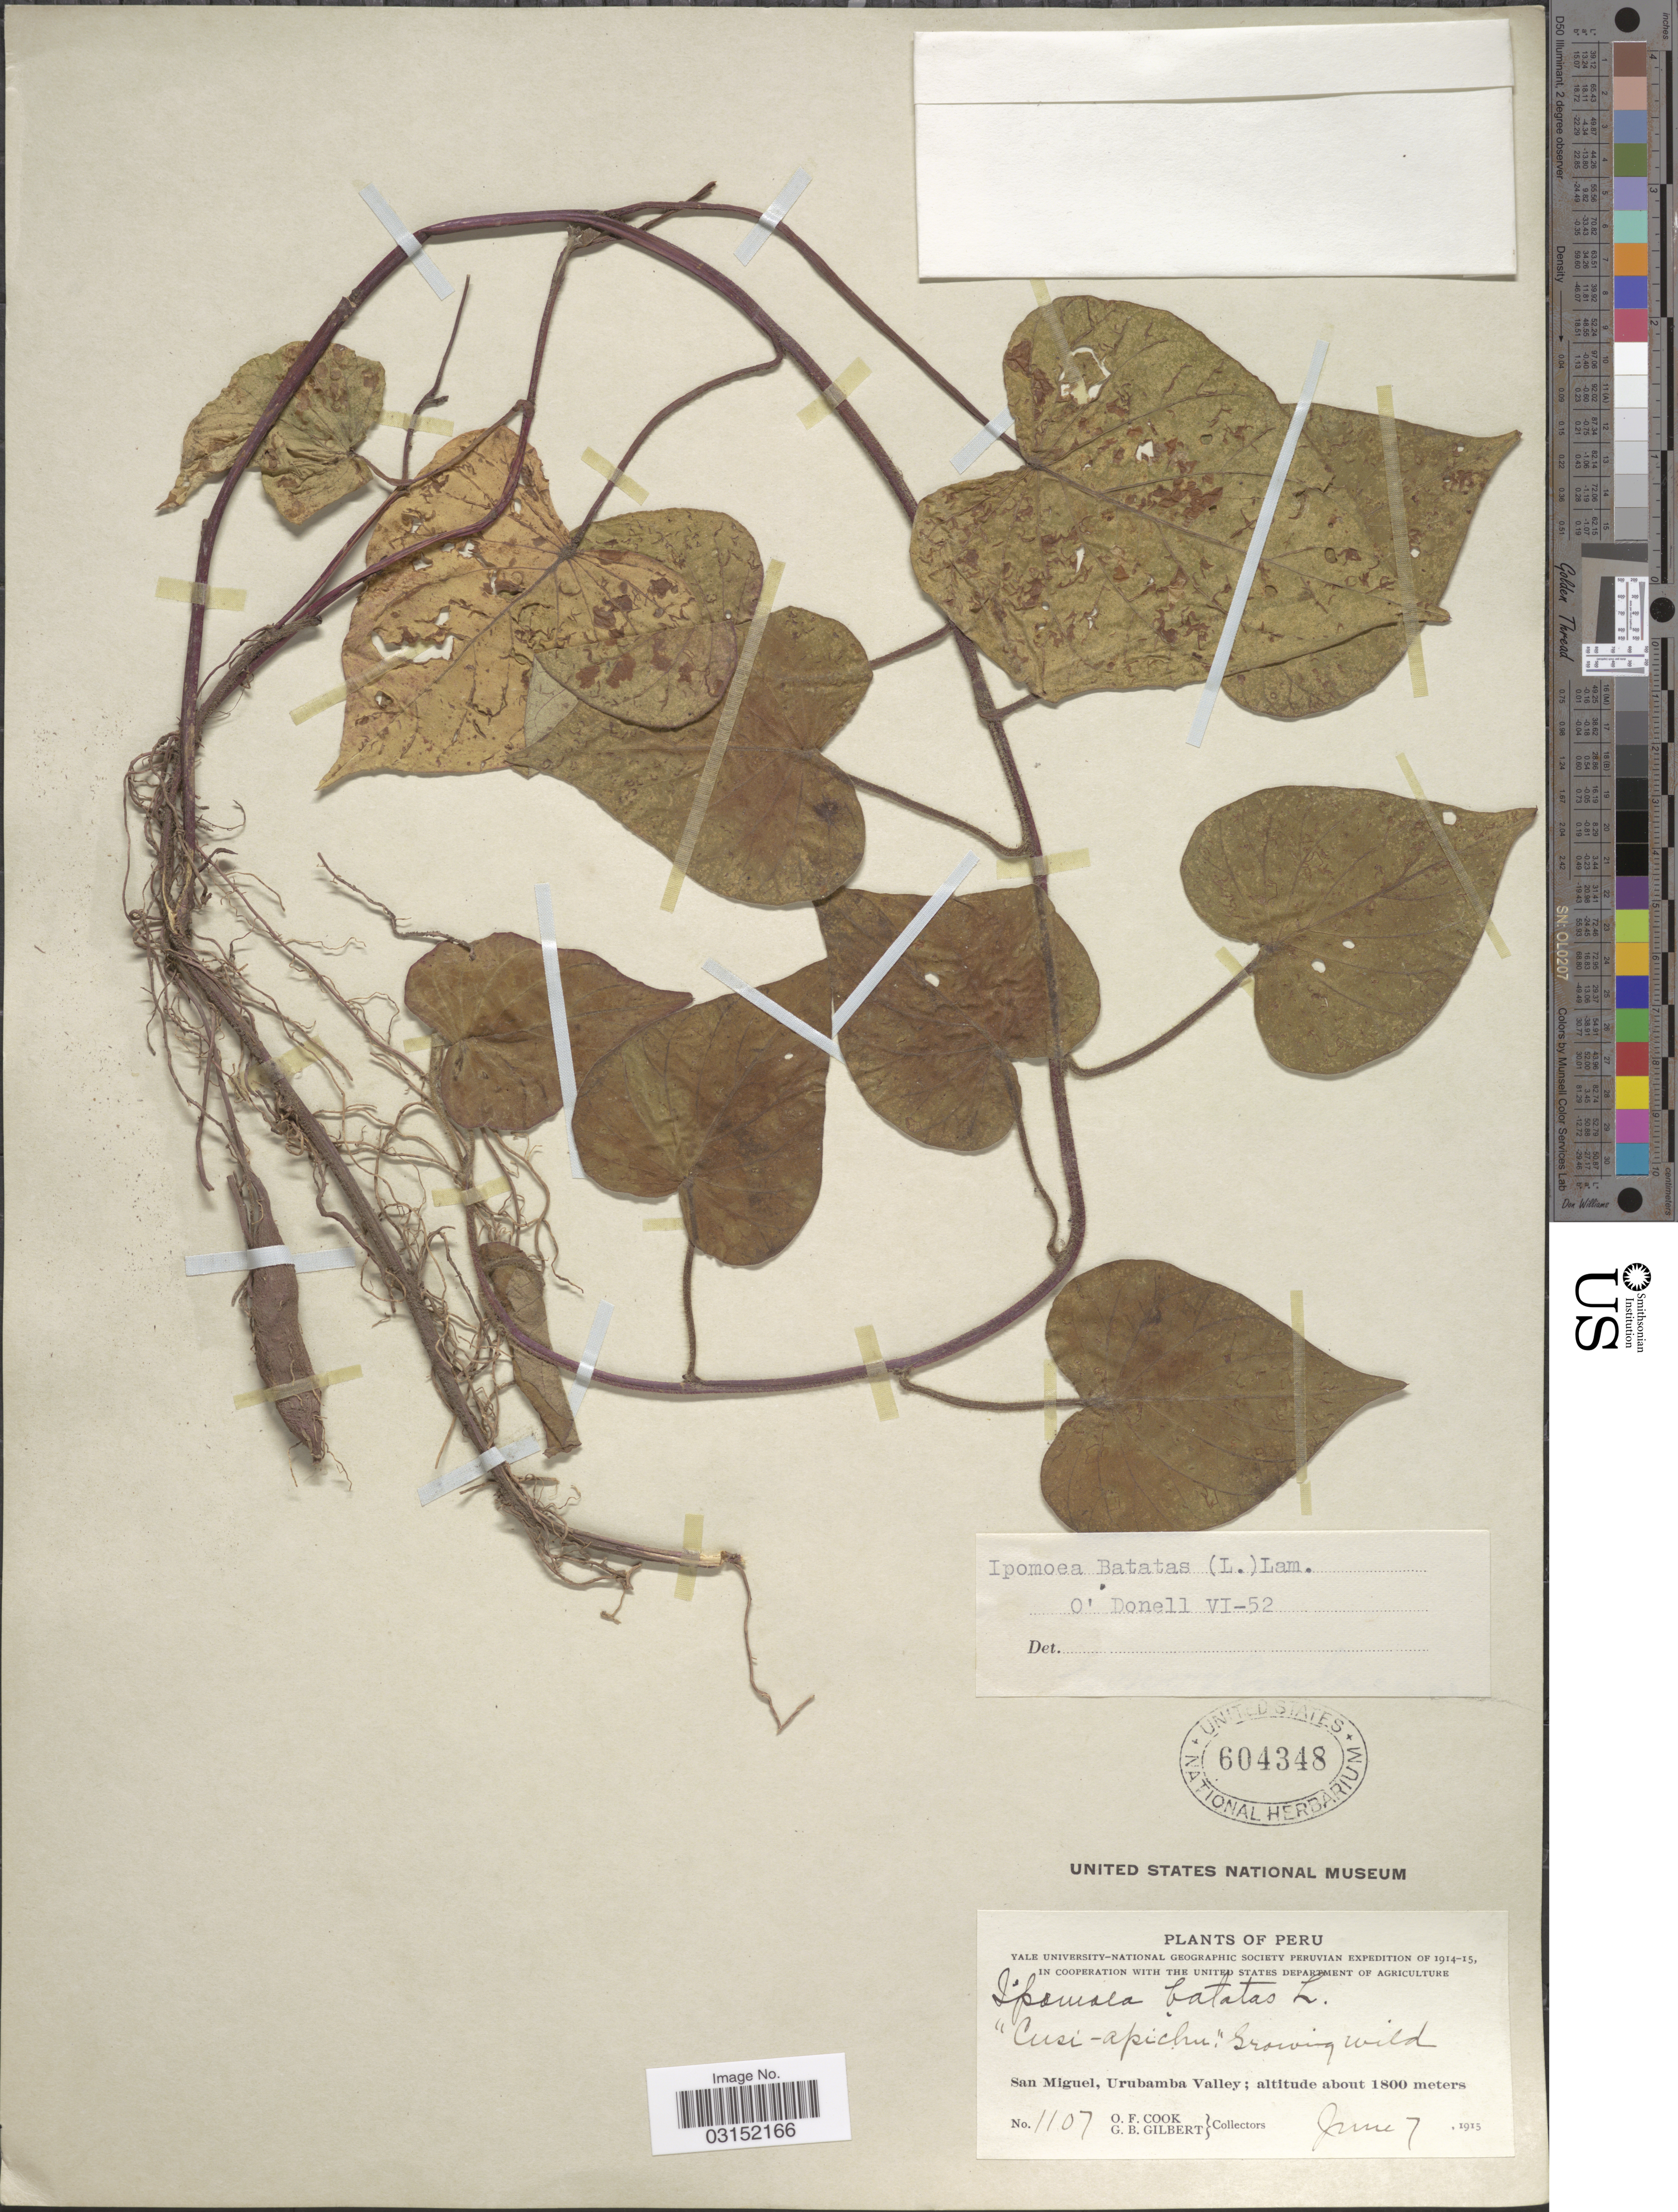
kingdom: Plantae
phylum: Tracheophyta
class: Magnoliopsida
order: Solanales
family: Convolvulaceae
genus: Ipomoea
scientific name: Ipomoea batatas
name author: (L.) Lam.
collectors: O. F. Cook & G. B. Gilbert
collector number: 1107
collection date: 1915-06-07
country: Peru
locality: San Miguel, Urubamba Valley.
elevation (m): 1800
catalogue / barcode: US 604348